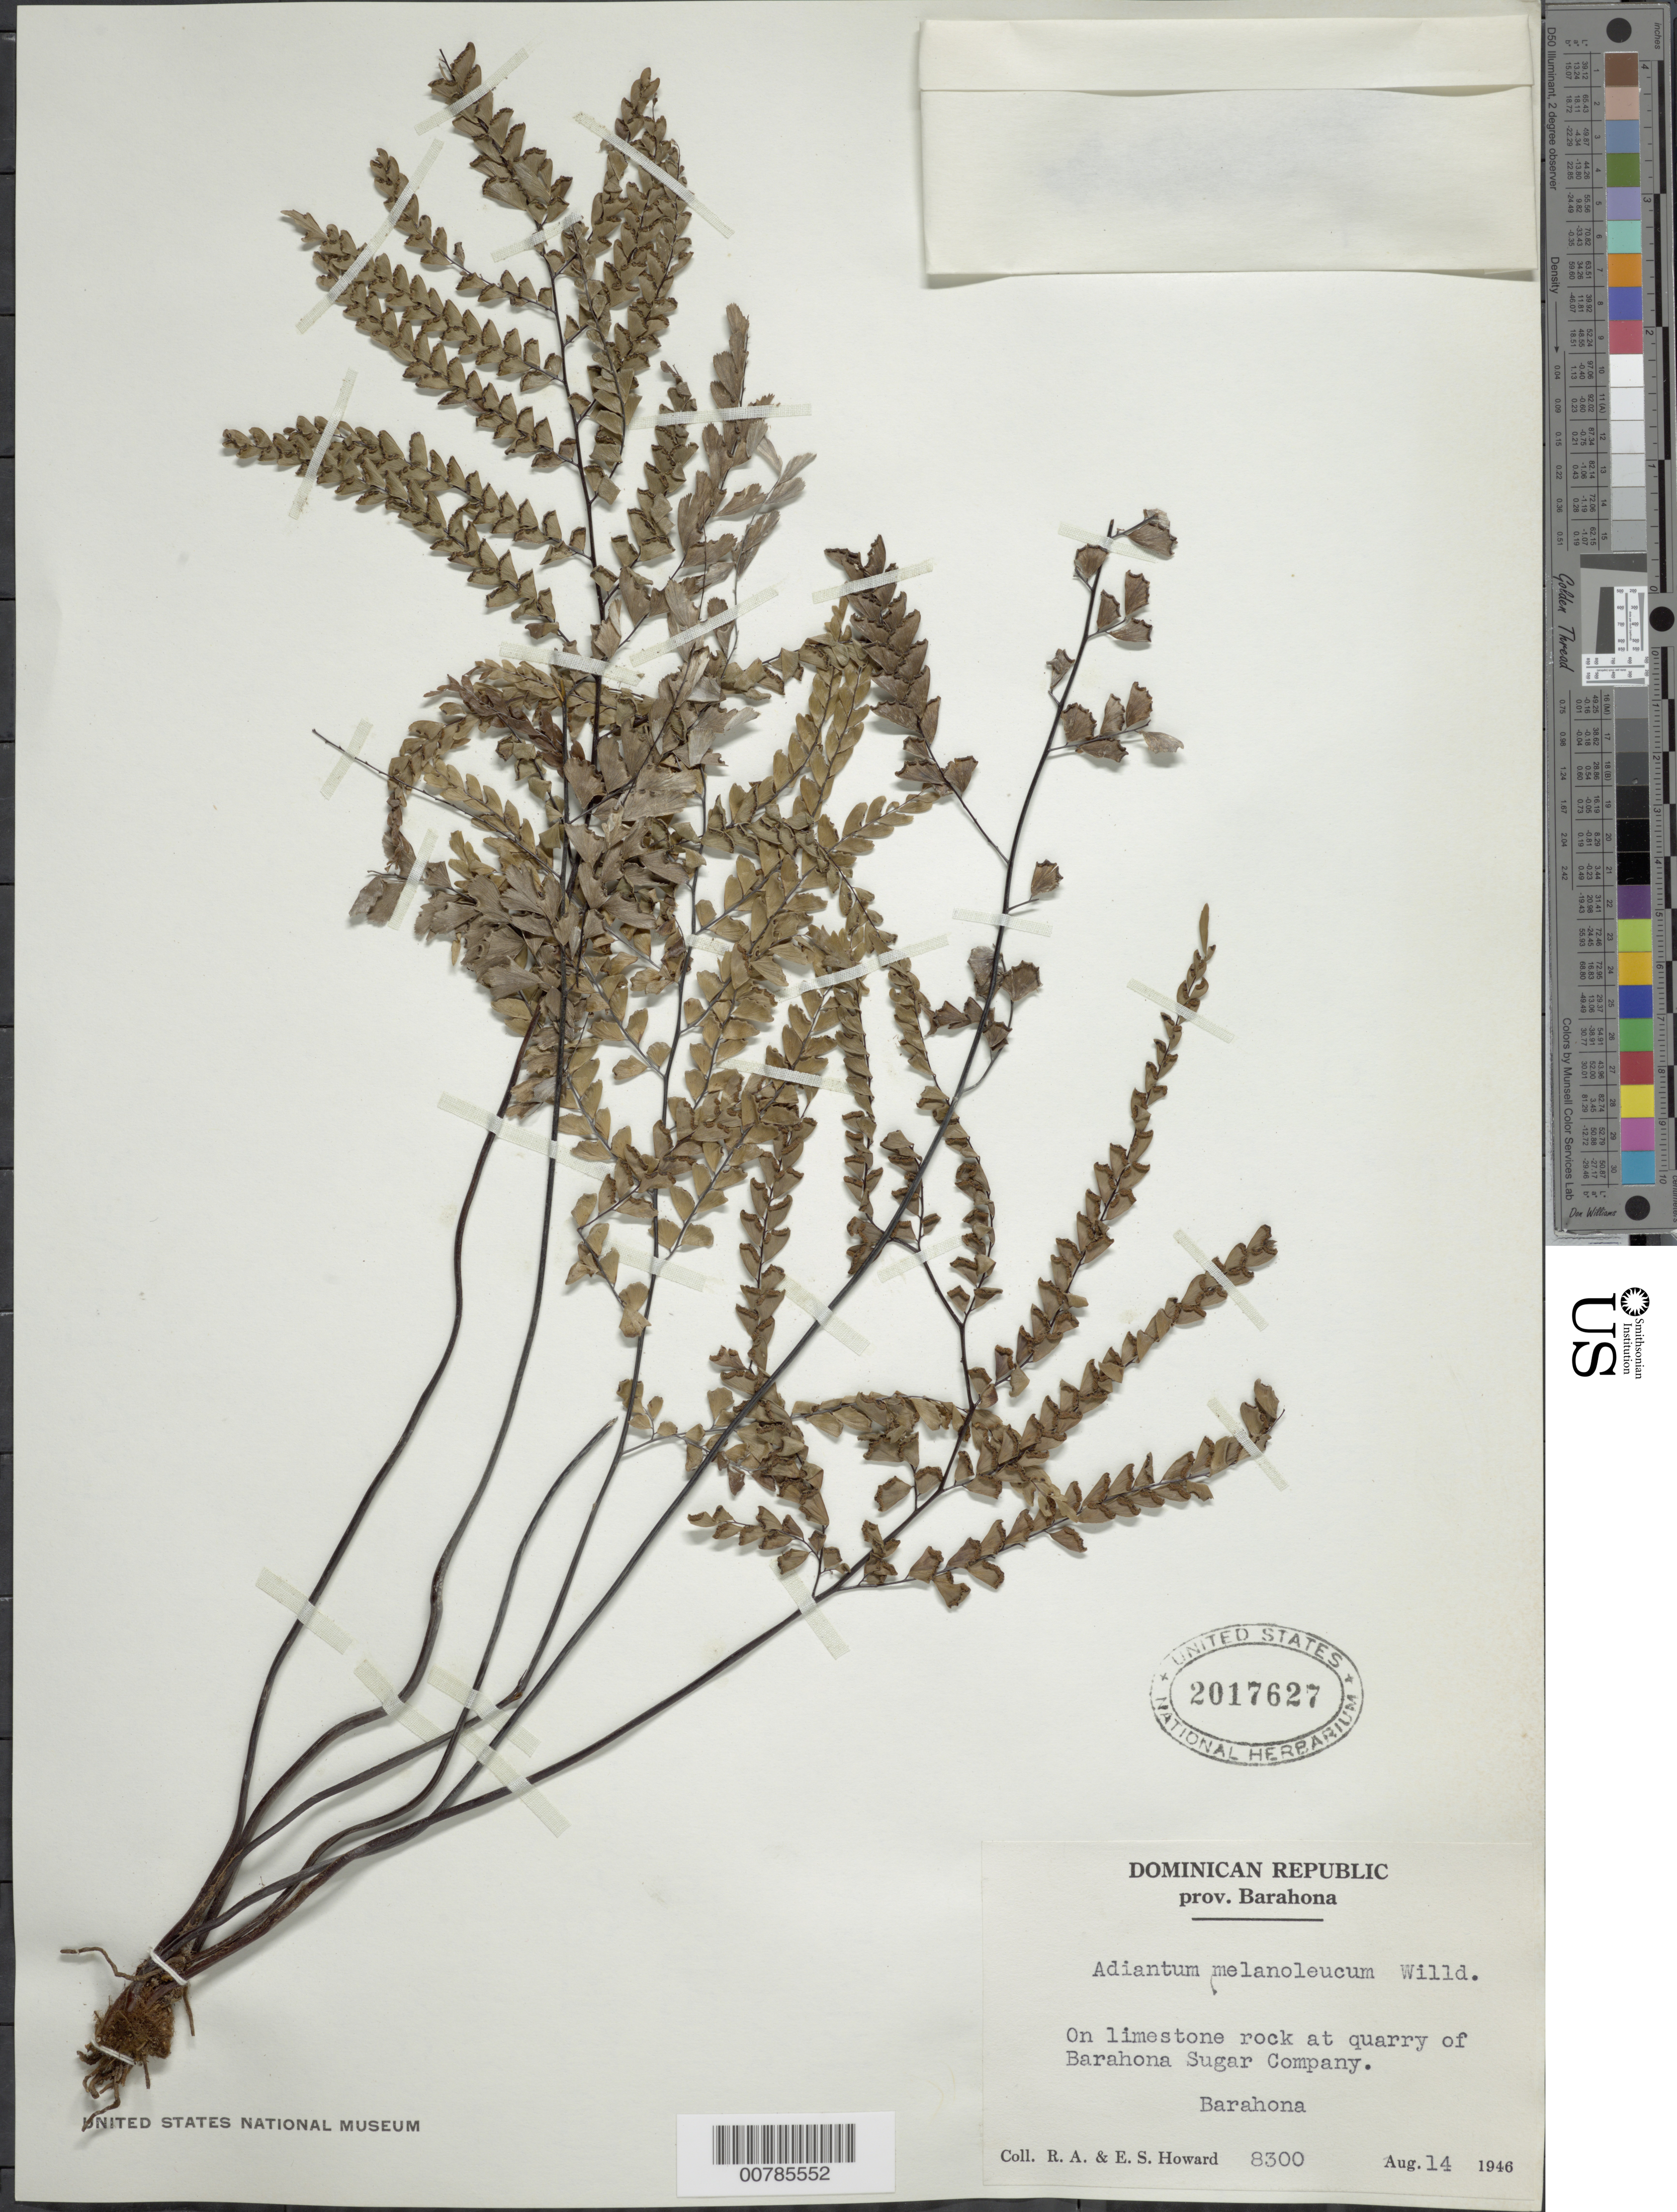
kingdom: Plantae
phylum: Tracheophyta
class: Polypodiopsida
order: Polypodiales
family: Pteridaceae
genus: Adiantum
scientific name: Adiantum melanoleucum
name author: Willd.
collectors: R. A. Howard & E. S. Howard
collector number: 8300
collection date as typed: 14 Aug 1946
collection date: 1946-08-14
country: Dominican Republic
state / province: Barahona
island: Hispaniola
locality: Barahona Sugar Company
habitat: On limestone rock at quarry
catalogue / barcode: US 2017627